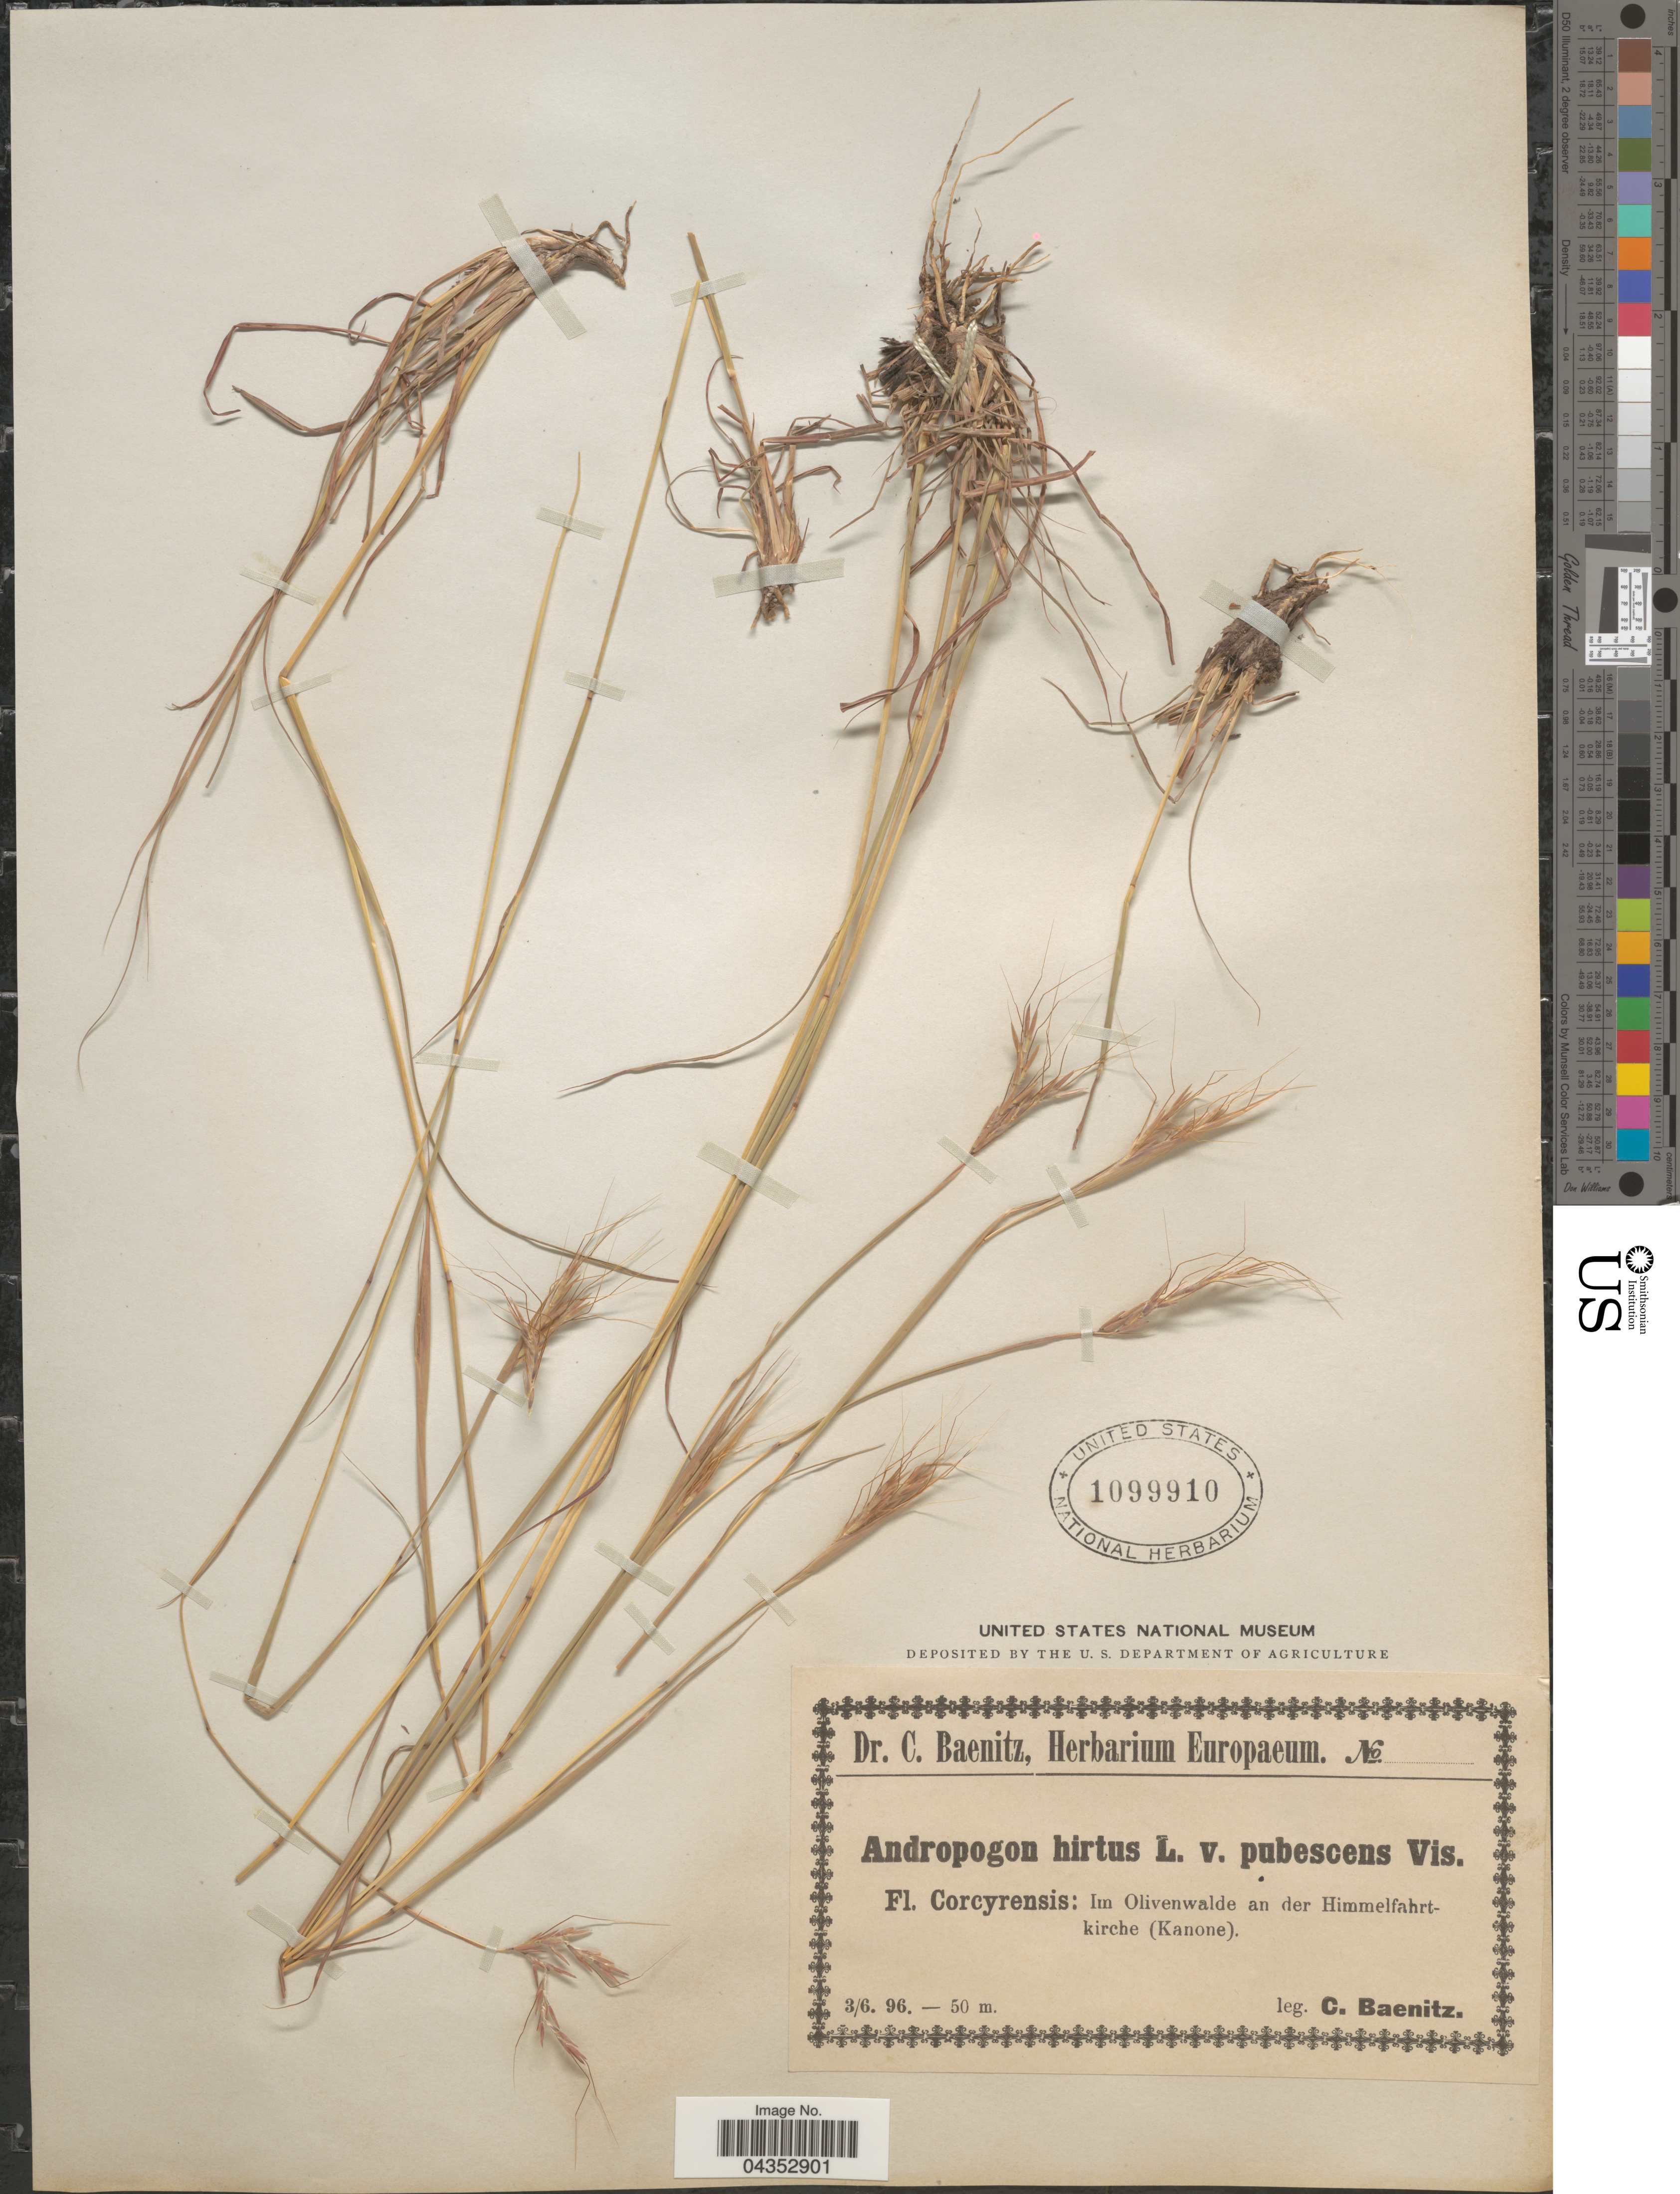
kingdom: Plantae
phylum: Tracheophyta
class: Liliopsida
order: Poales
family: Poaceae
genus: Hyparrhenia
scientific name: Hyparrhenia hirta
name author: (L.) Stapf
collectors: C. G. Baenitz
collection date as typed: Transcribed d/m/y: 3/6/96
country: Greece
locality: Corcyrensis: Im Olivenwalde an der Himmelfahrtkirche (Kanone).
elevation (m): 50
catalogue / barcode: US 1099910